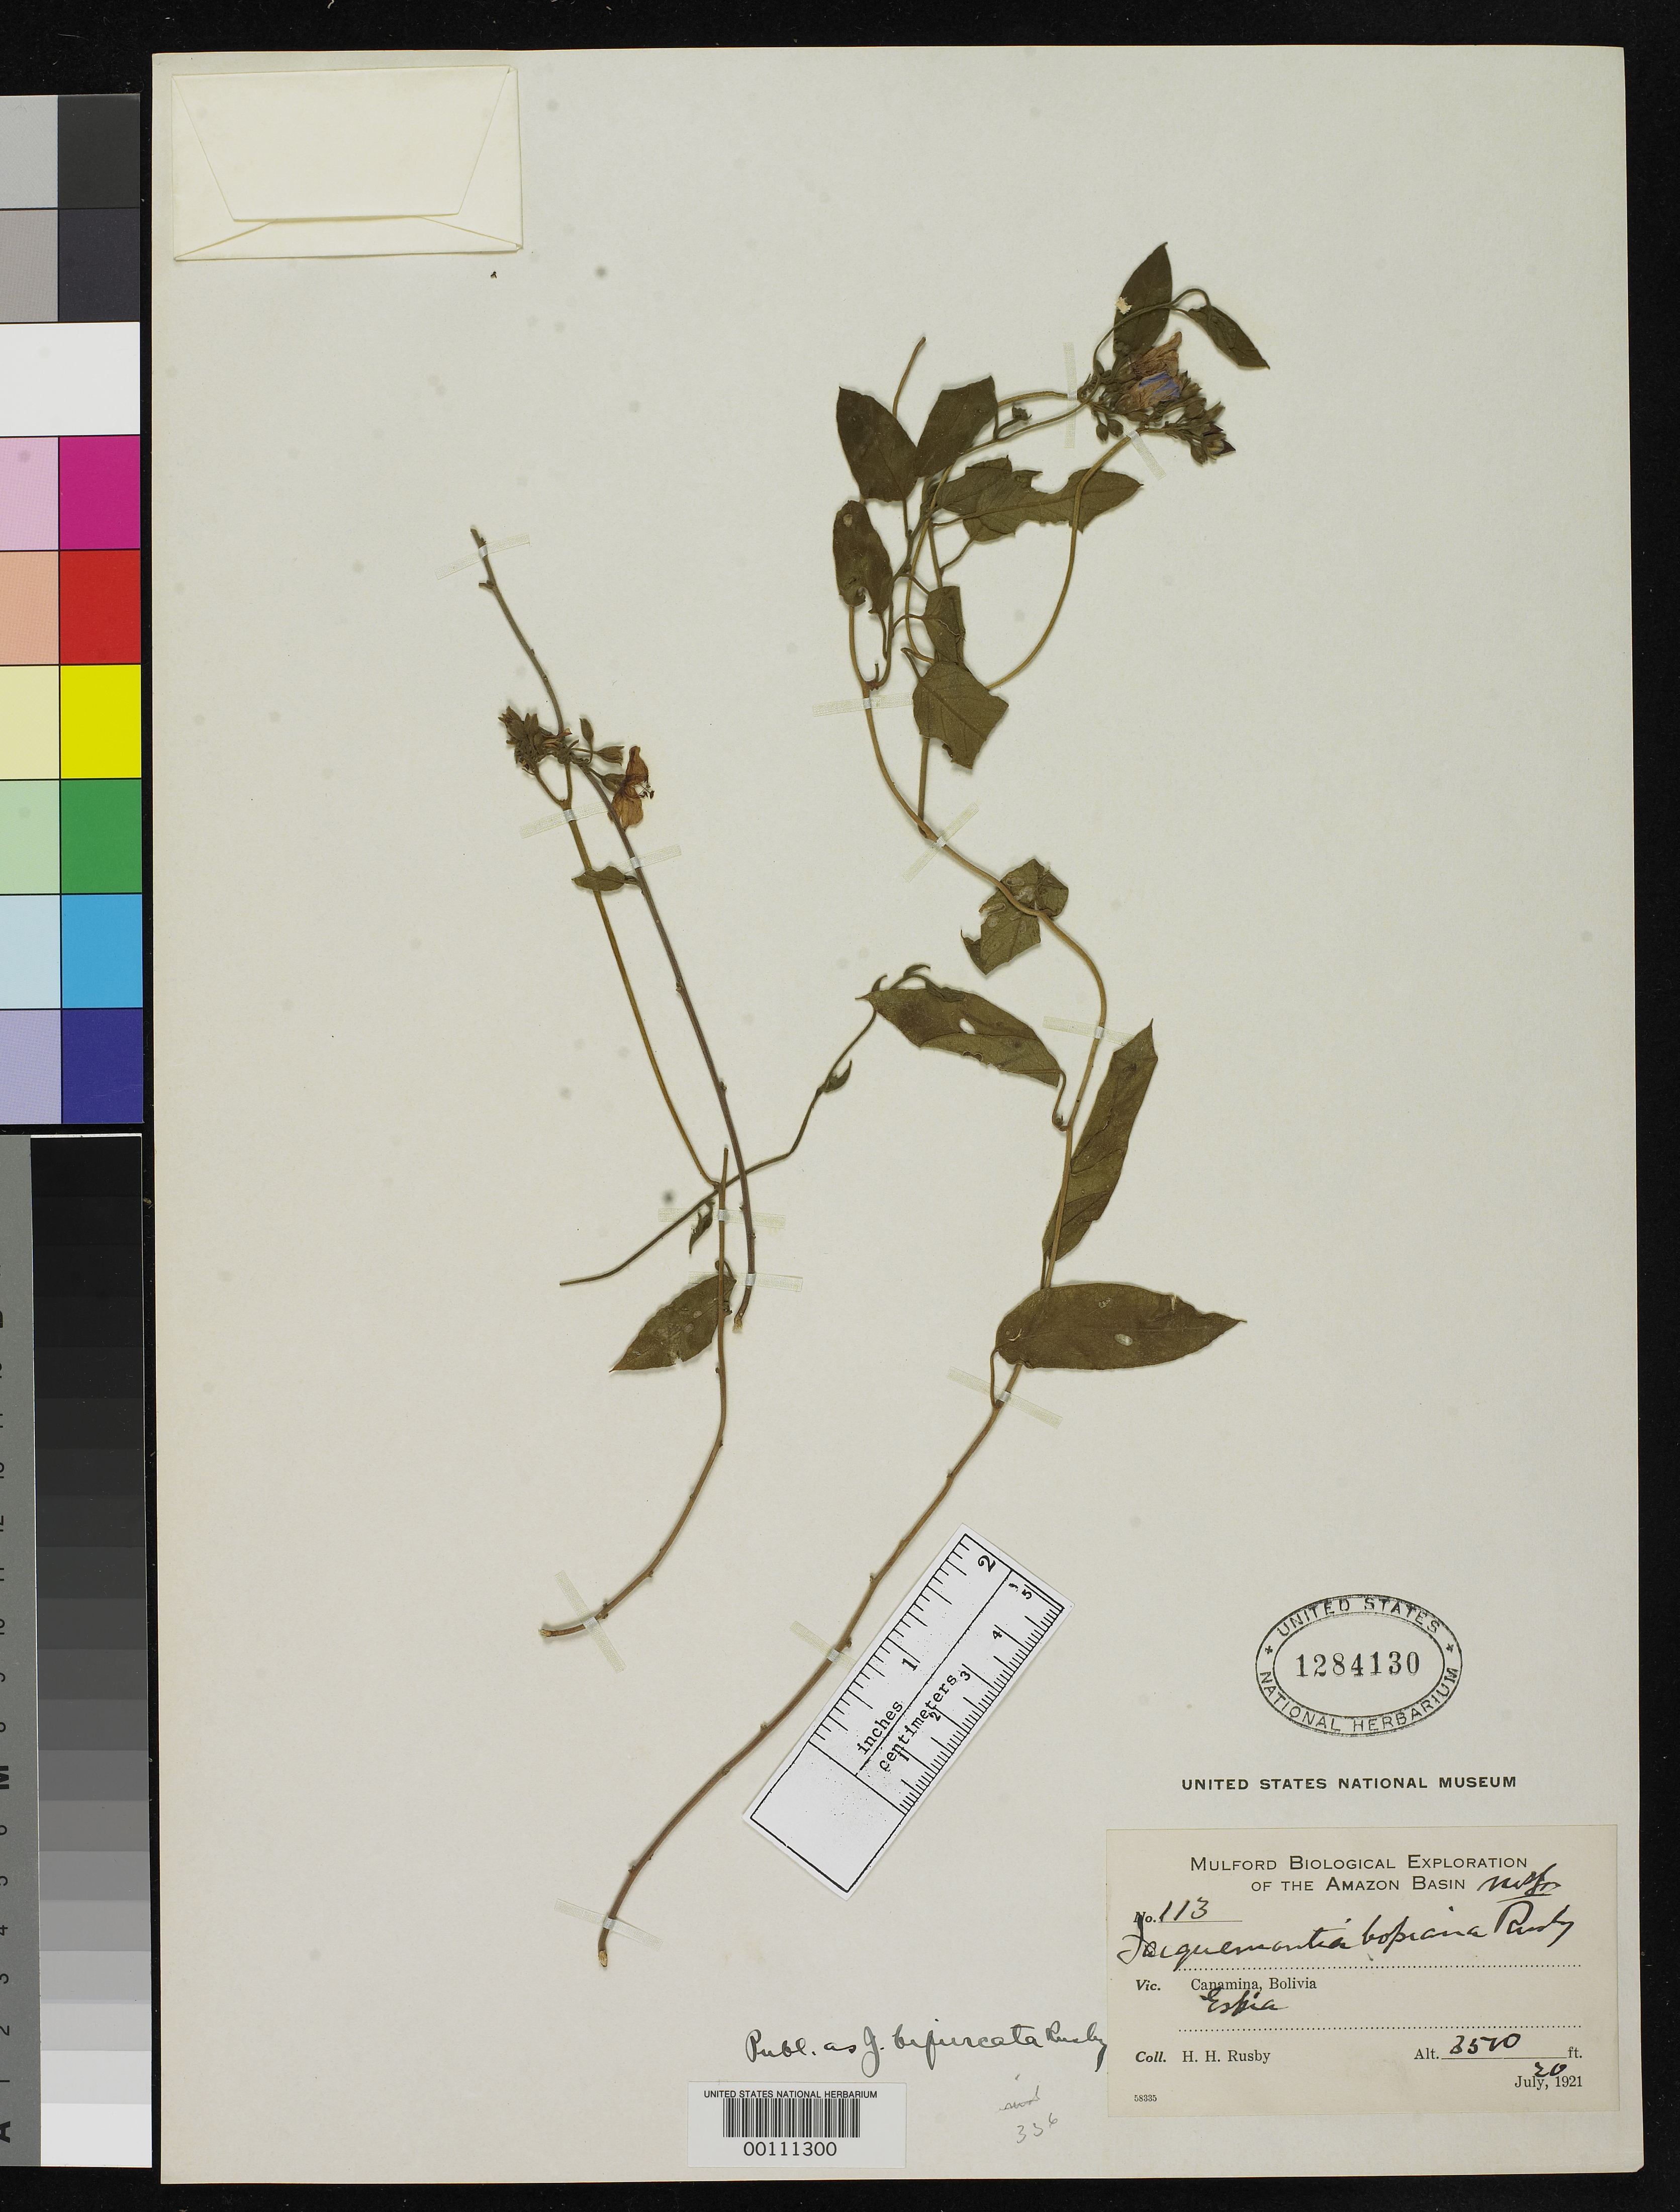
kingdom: Plantae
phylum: Tracheophyta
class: Magnoliopsida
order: Solanales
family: Convolvulaceae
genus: Jacquemontia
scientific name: Jacquemontia bifurcata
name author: Rusby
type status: Isotype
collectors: H. H. Rusby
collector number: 113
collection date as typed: July 20, 1921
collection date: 1921-07-20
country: Bolivia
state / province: La Paz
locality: Espia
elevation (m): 1067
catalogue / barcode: US 1284130